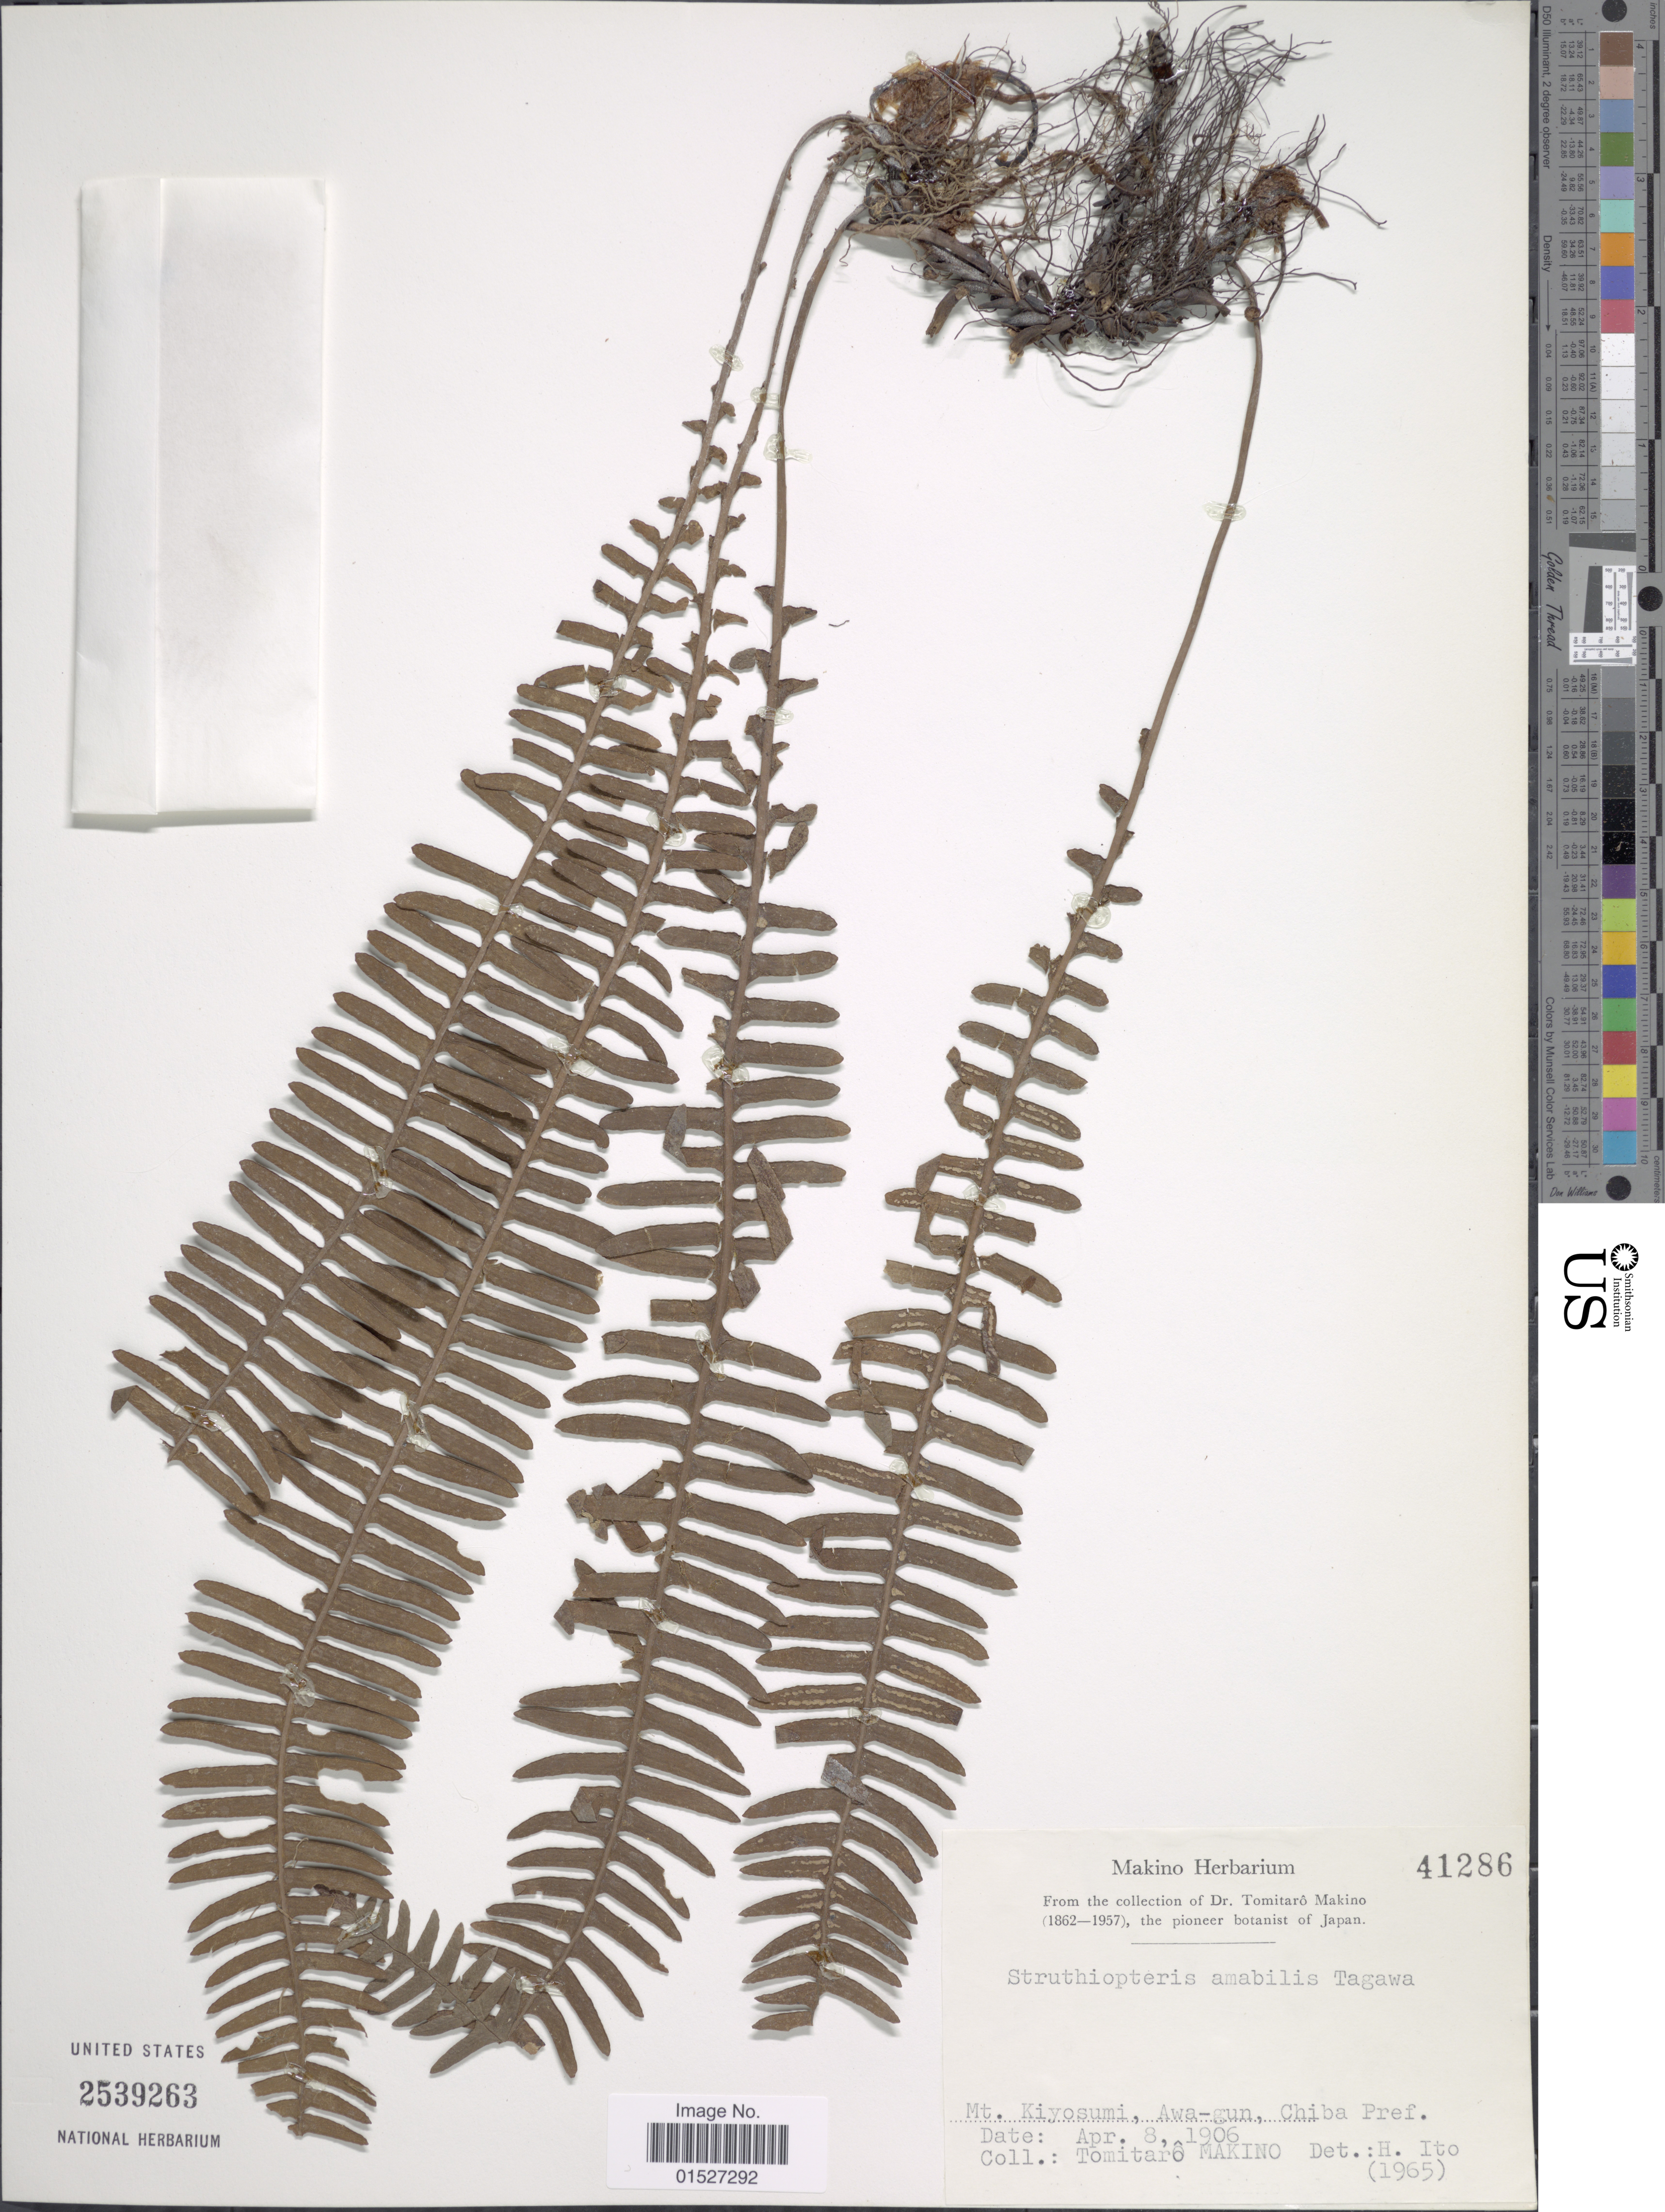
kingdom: Plantae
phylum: Tracheophyta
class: Polypodiopsida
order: Polypodiales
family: Blechnaceae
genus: Blechnum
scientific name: Blechnum amabile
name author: Makino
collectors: T. Makino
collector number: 41286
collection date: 1906-04-08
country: Japan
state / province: Tiba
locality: Mt. Kiyosumi, Awa-gun, Chiba Pref.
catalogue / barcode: US 2539263